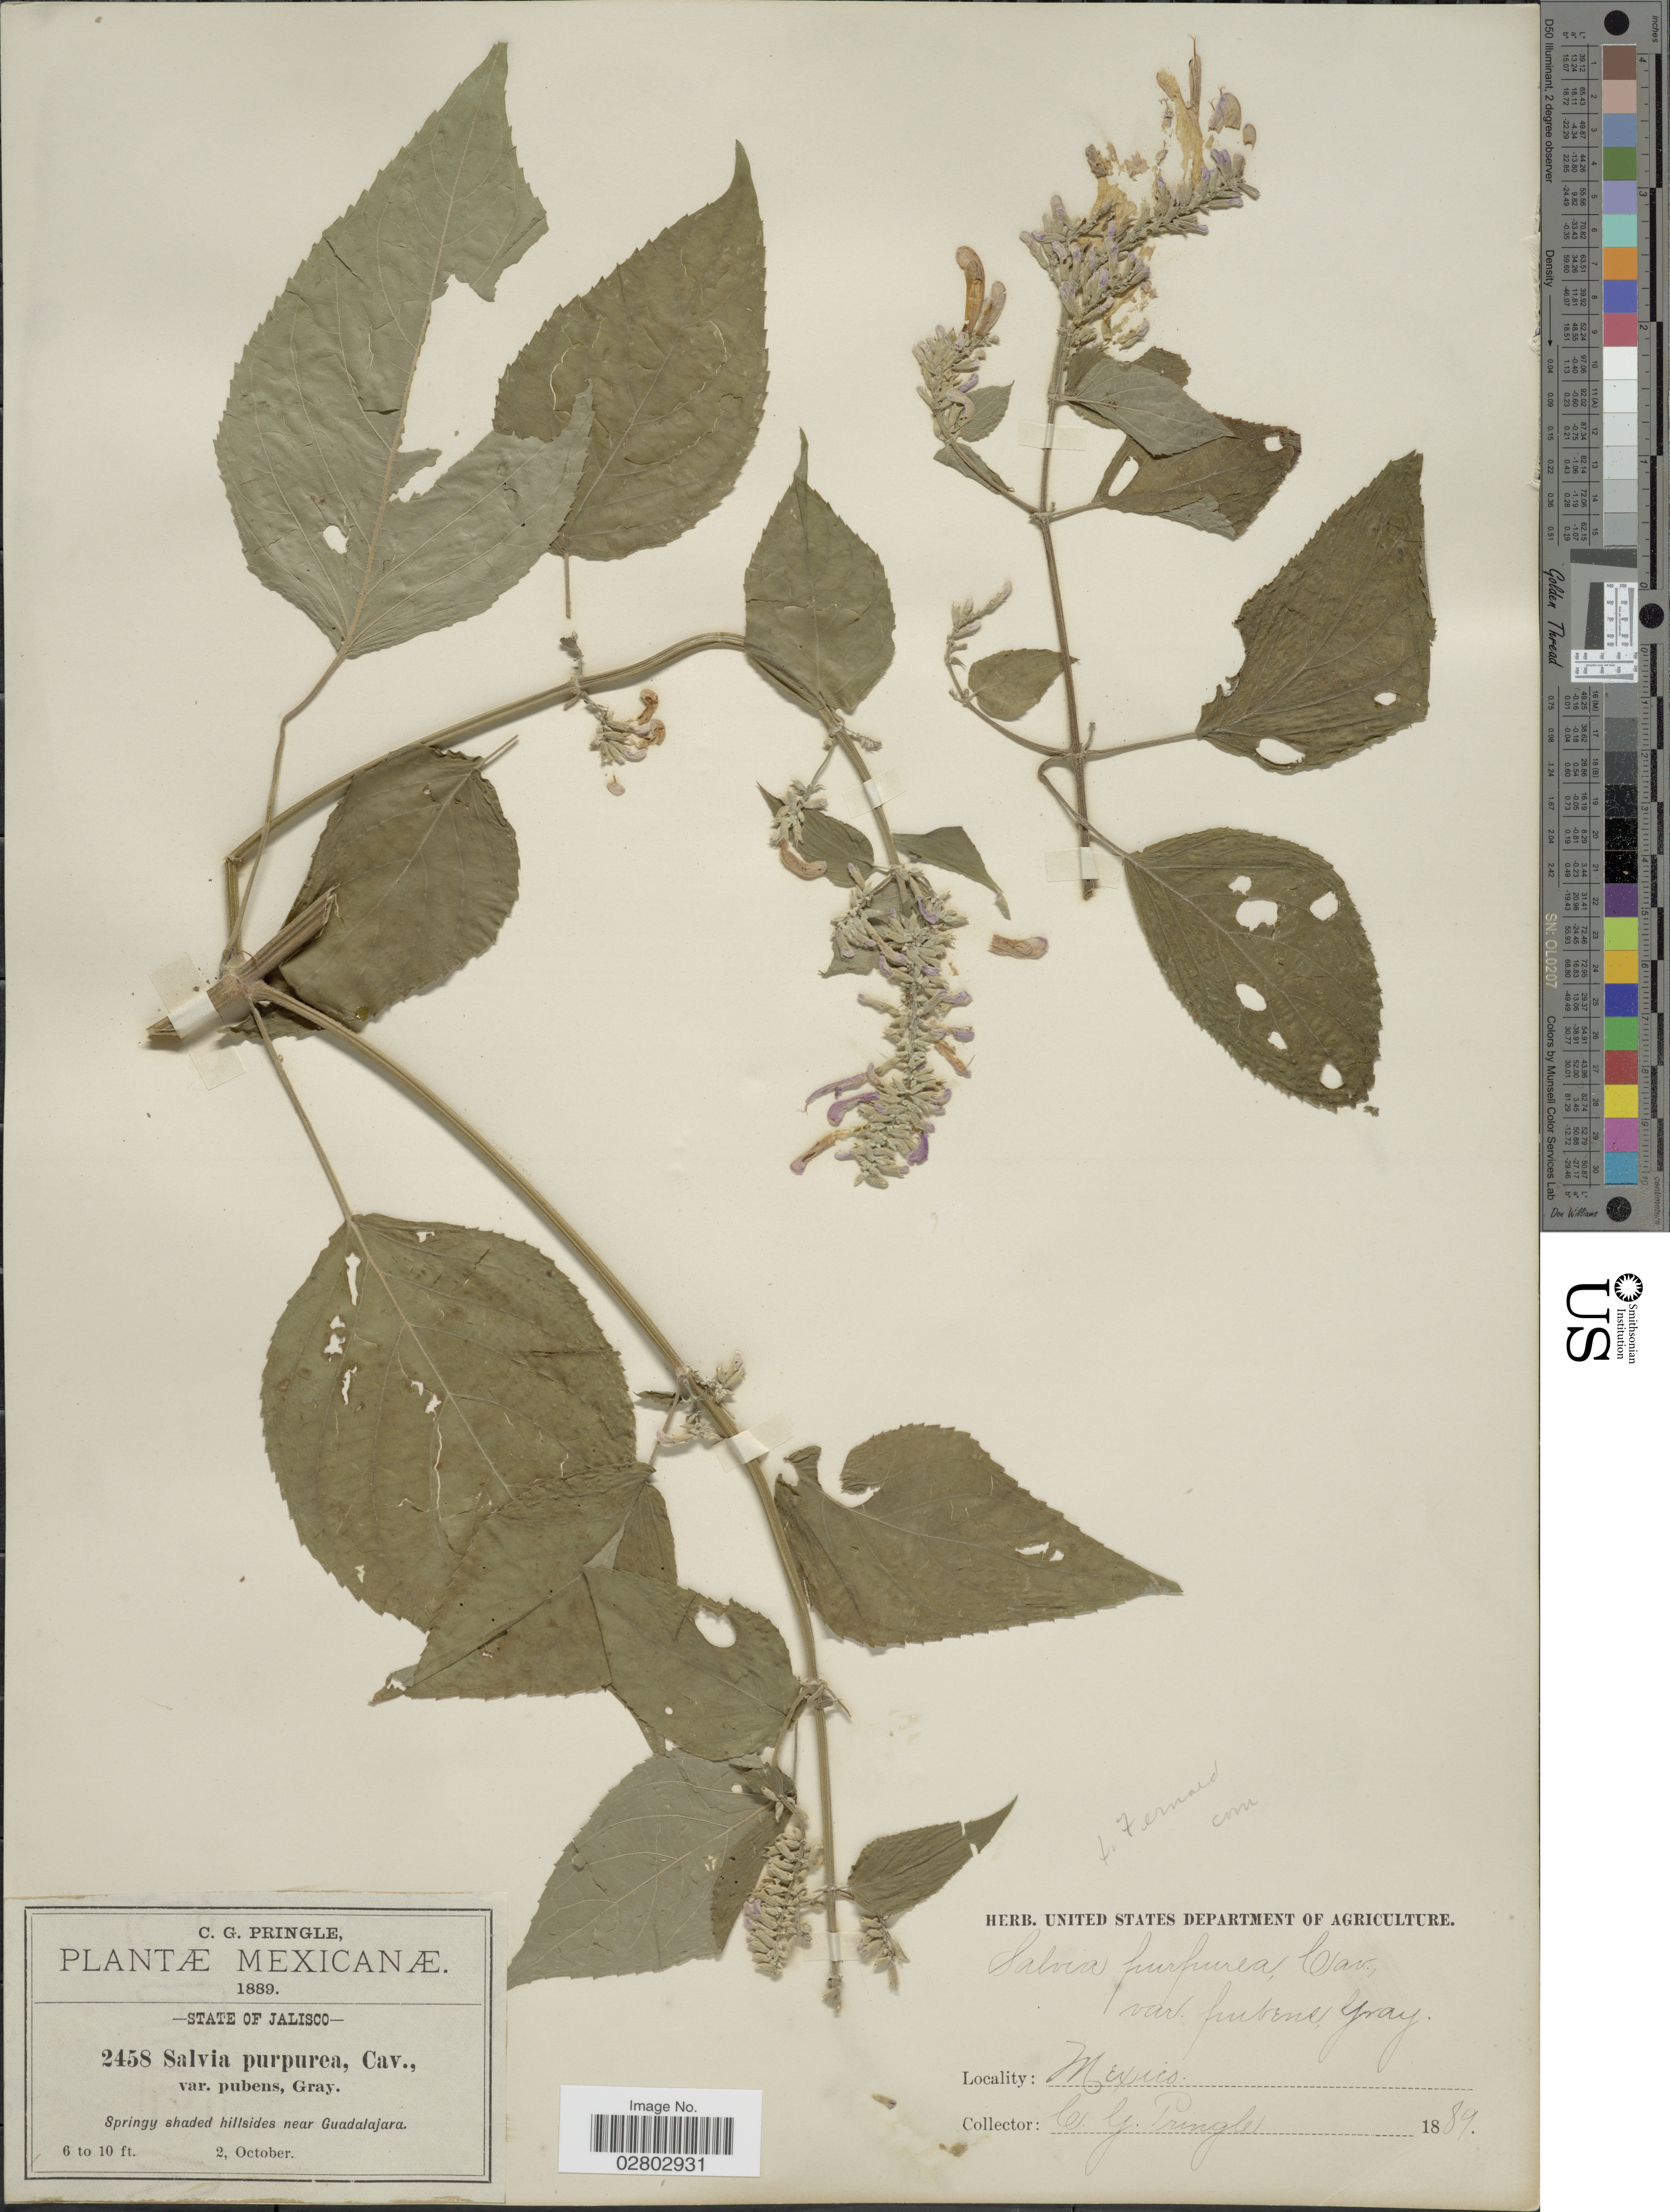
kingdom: Plantae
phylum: Tracheophyta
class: Magnoliopsida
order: Lamiales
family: Lamiaceae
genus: Salvia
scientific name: Salvia purpurea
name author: Cav.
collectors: C. G. Pringle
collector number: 2458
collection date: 1889-10-02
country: Mexico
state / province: Jalisco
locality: State of Jalisco, Springy shaded hillsides near Guadalajara.